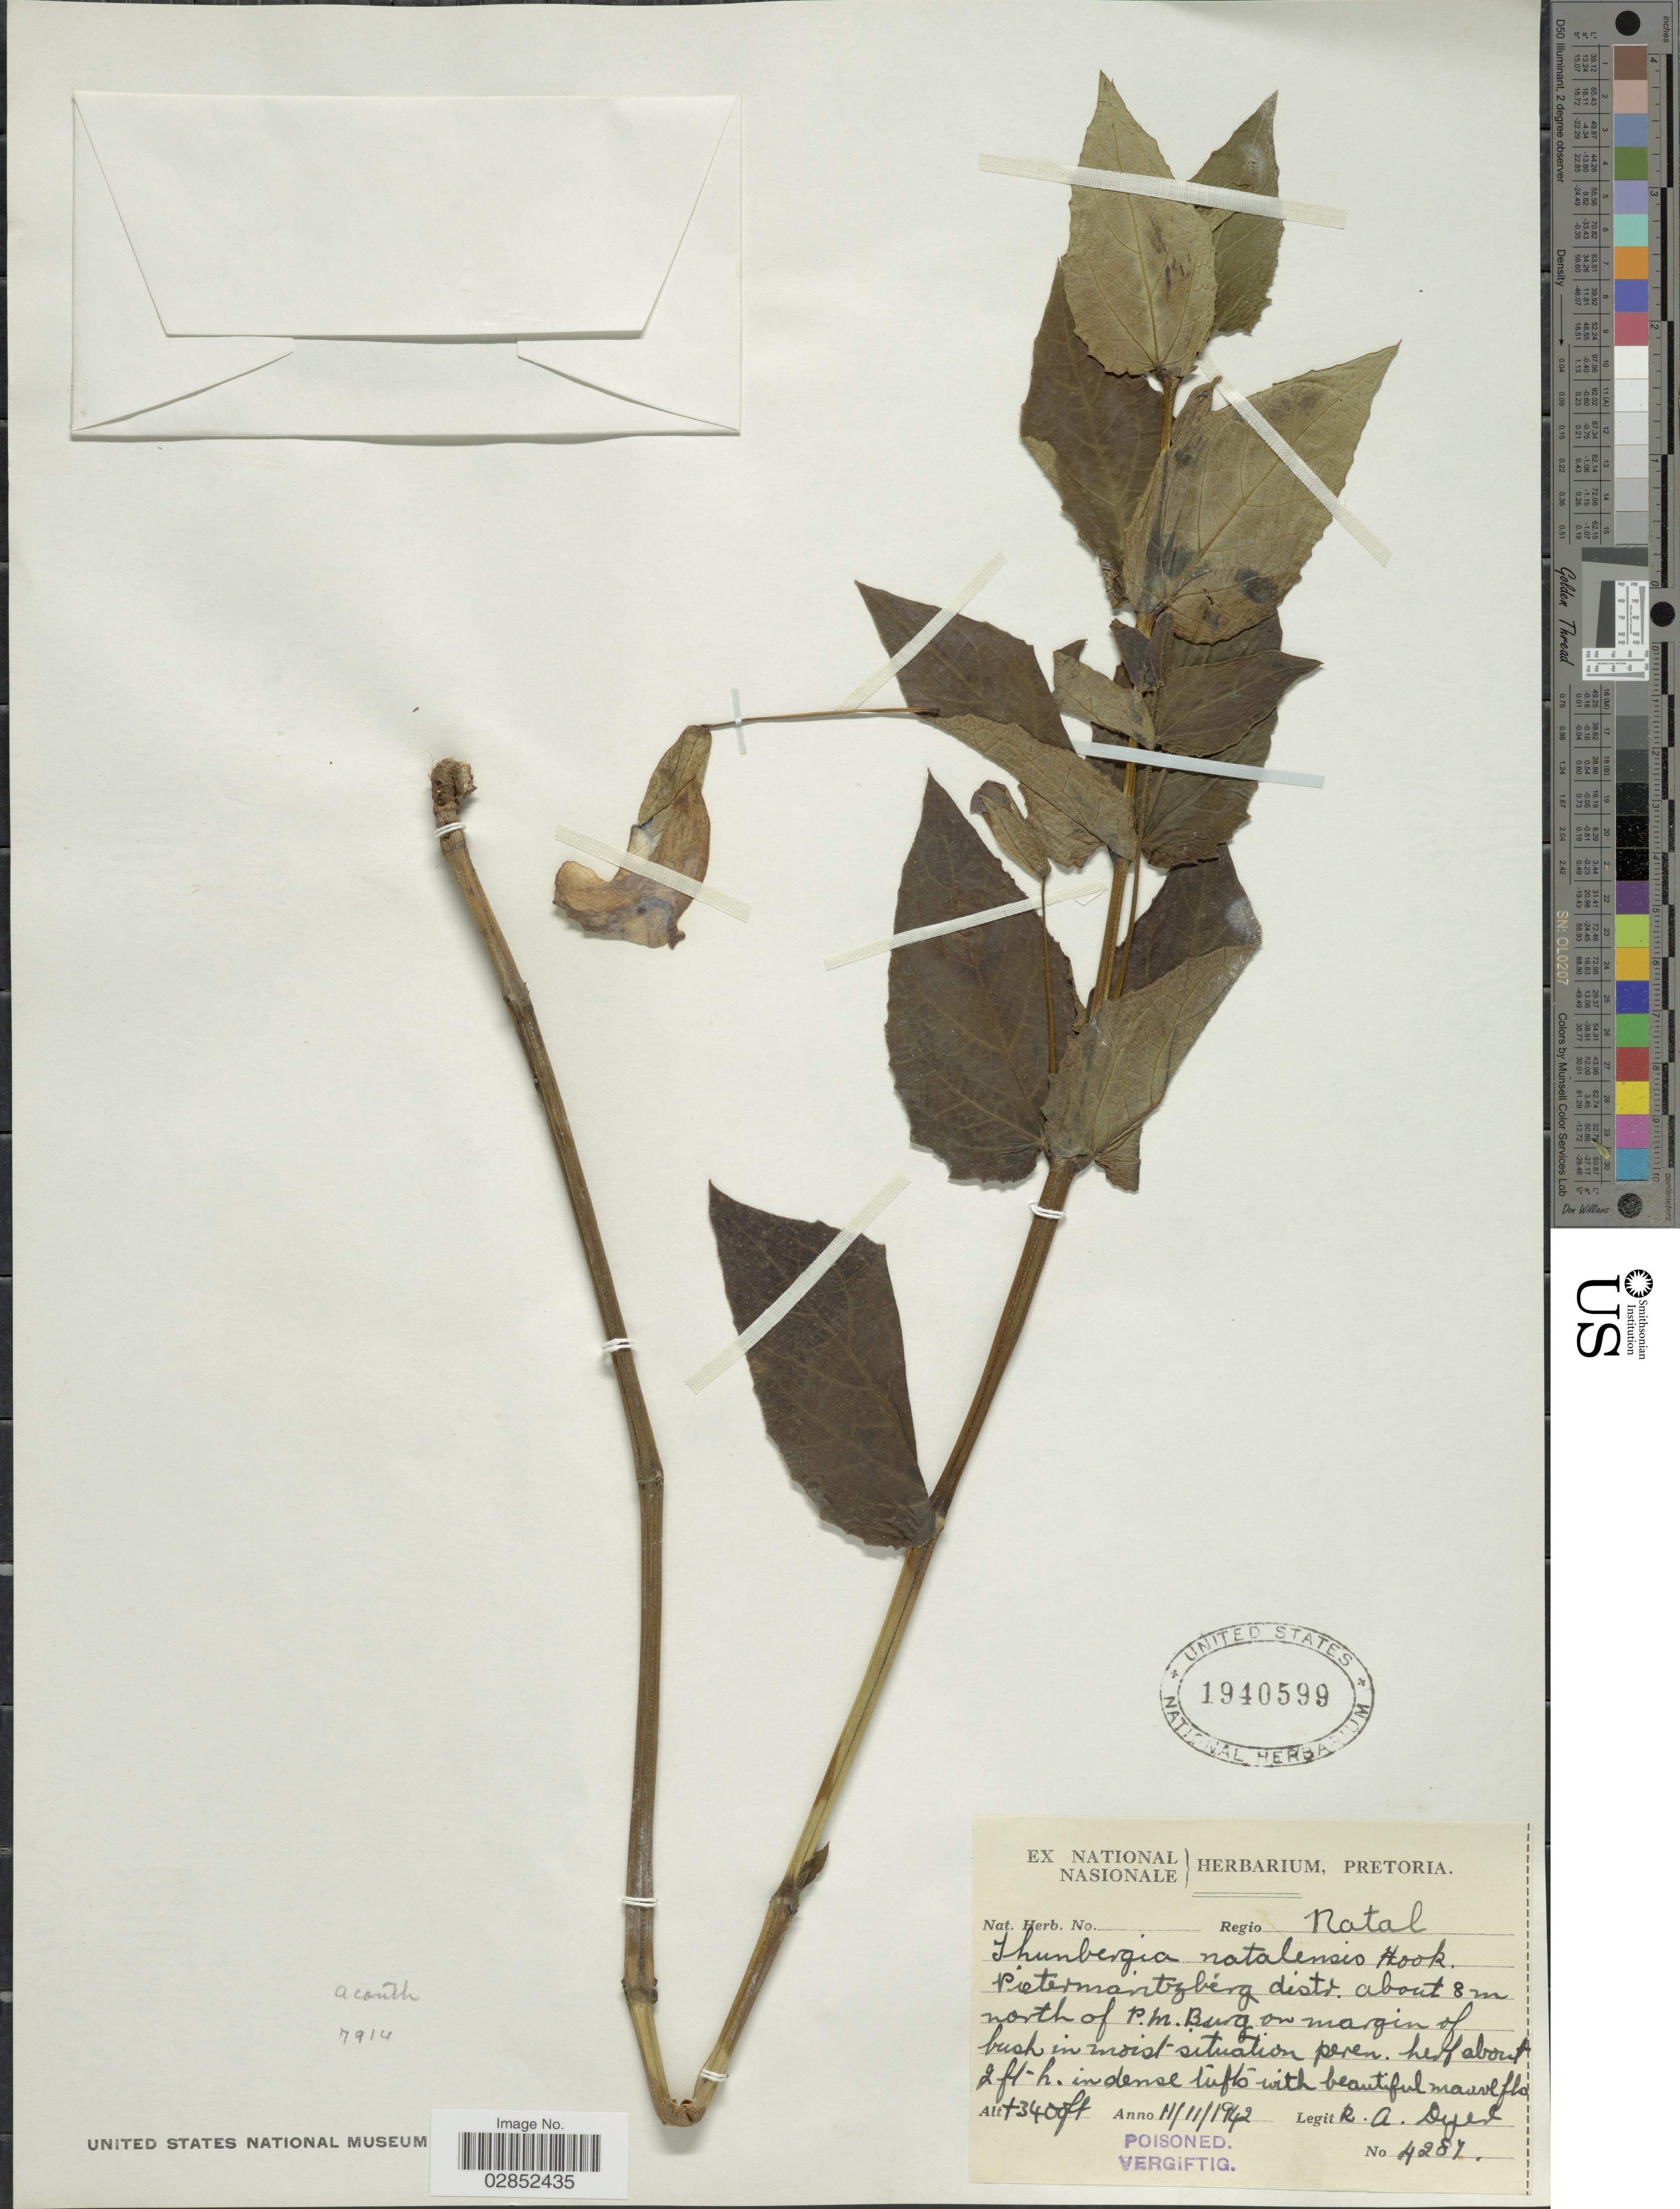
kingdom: Plantae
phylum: Tracheophyta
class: Magnoliopsida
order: Lamiales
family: Acanthaceae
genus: Thunbergia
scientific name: Thunbergia natalensis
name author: Hook.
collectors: R. A. Dyer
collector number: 4287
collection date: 1942-11-11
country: South Africa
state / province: KwaZulu-Natal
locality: Pietermantzberg distr. about 8 m north of P.M. Burg, Regio Natal.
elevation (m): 1036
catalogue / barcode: US 1940599